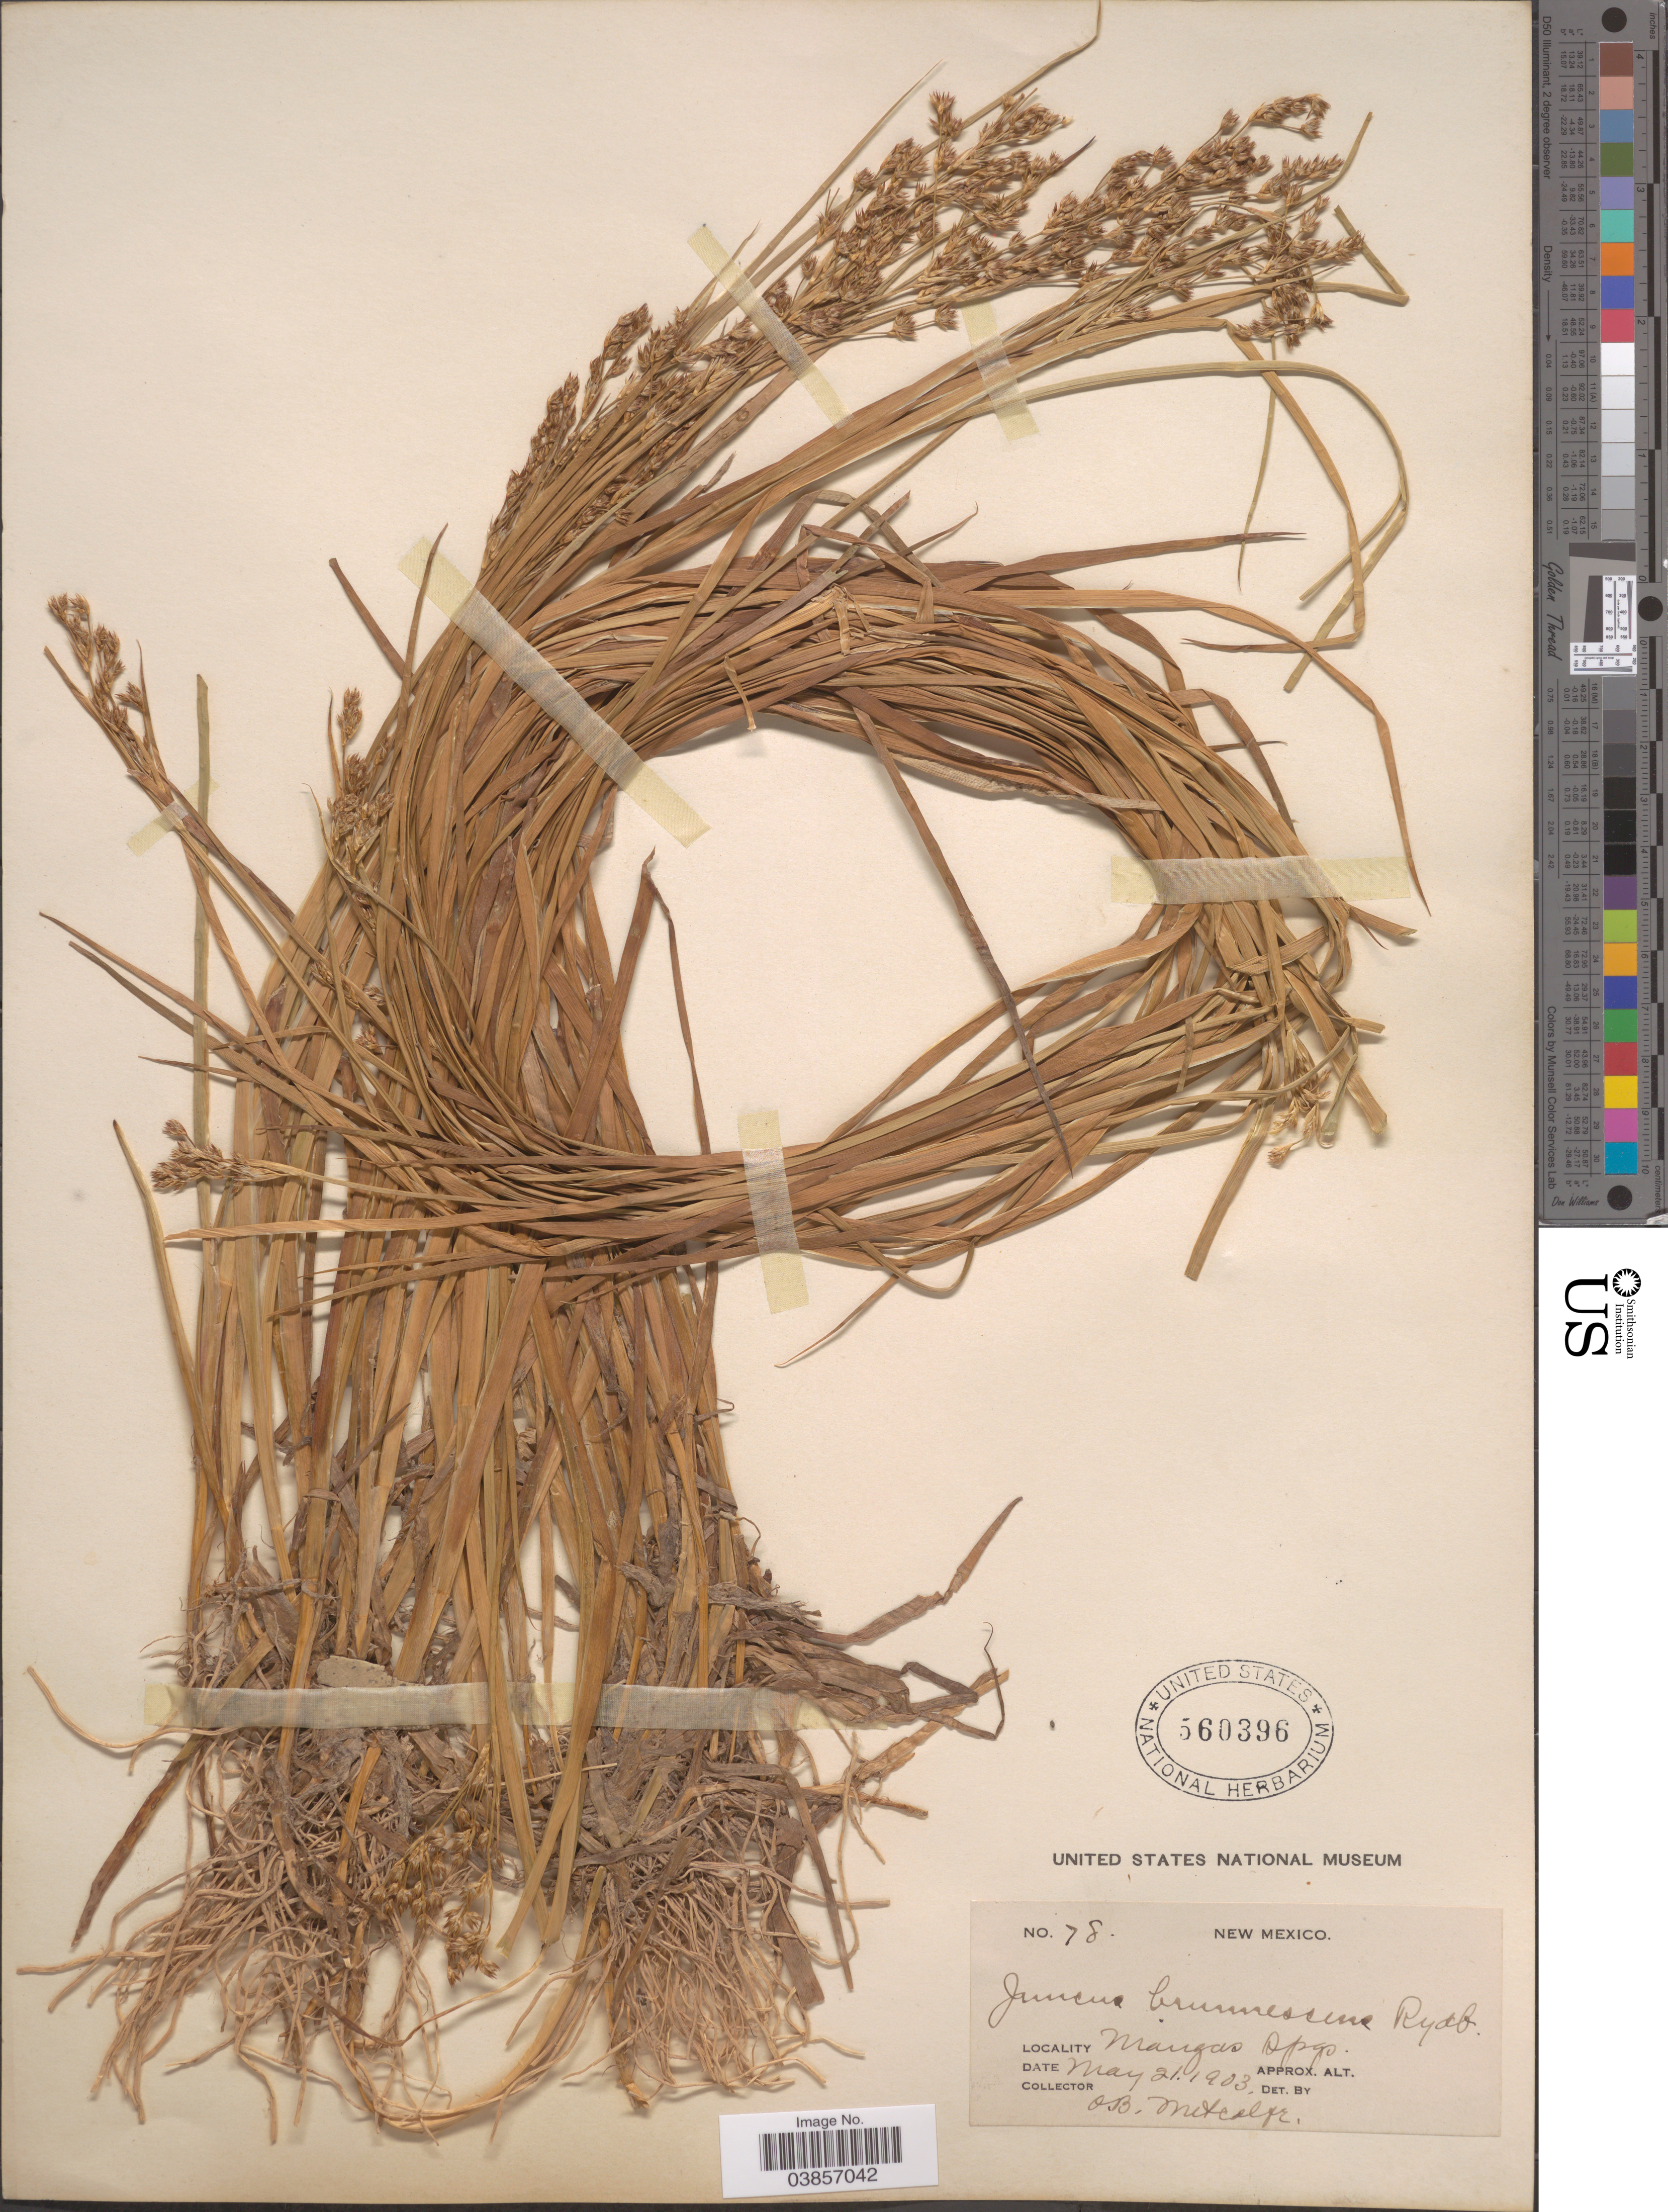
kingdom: Plantae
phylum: Tracheophyta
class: Liliopsida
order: Poales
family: Juncaceae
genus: Juncus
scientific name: Juncus saximontanus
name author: A. Nelson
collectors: O. B. Metcalfe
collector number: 78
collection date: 1903-05-21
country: United States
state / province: New Mexico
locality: Mangas Spgs.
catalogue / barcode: US 560396